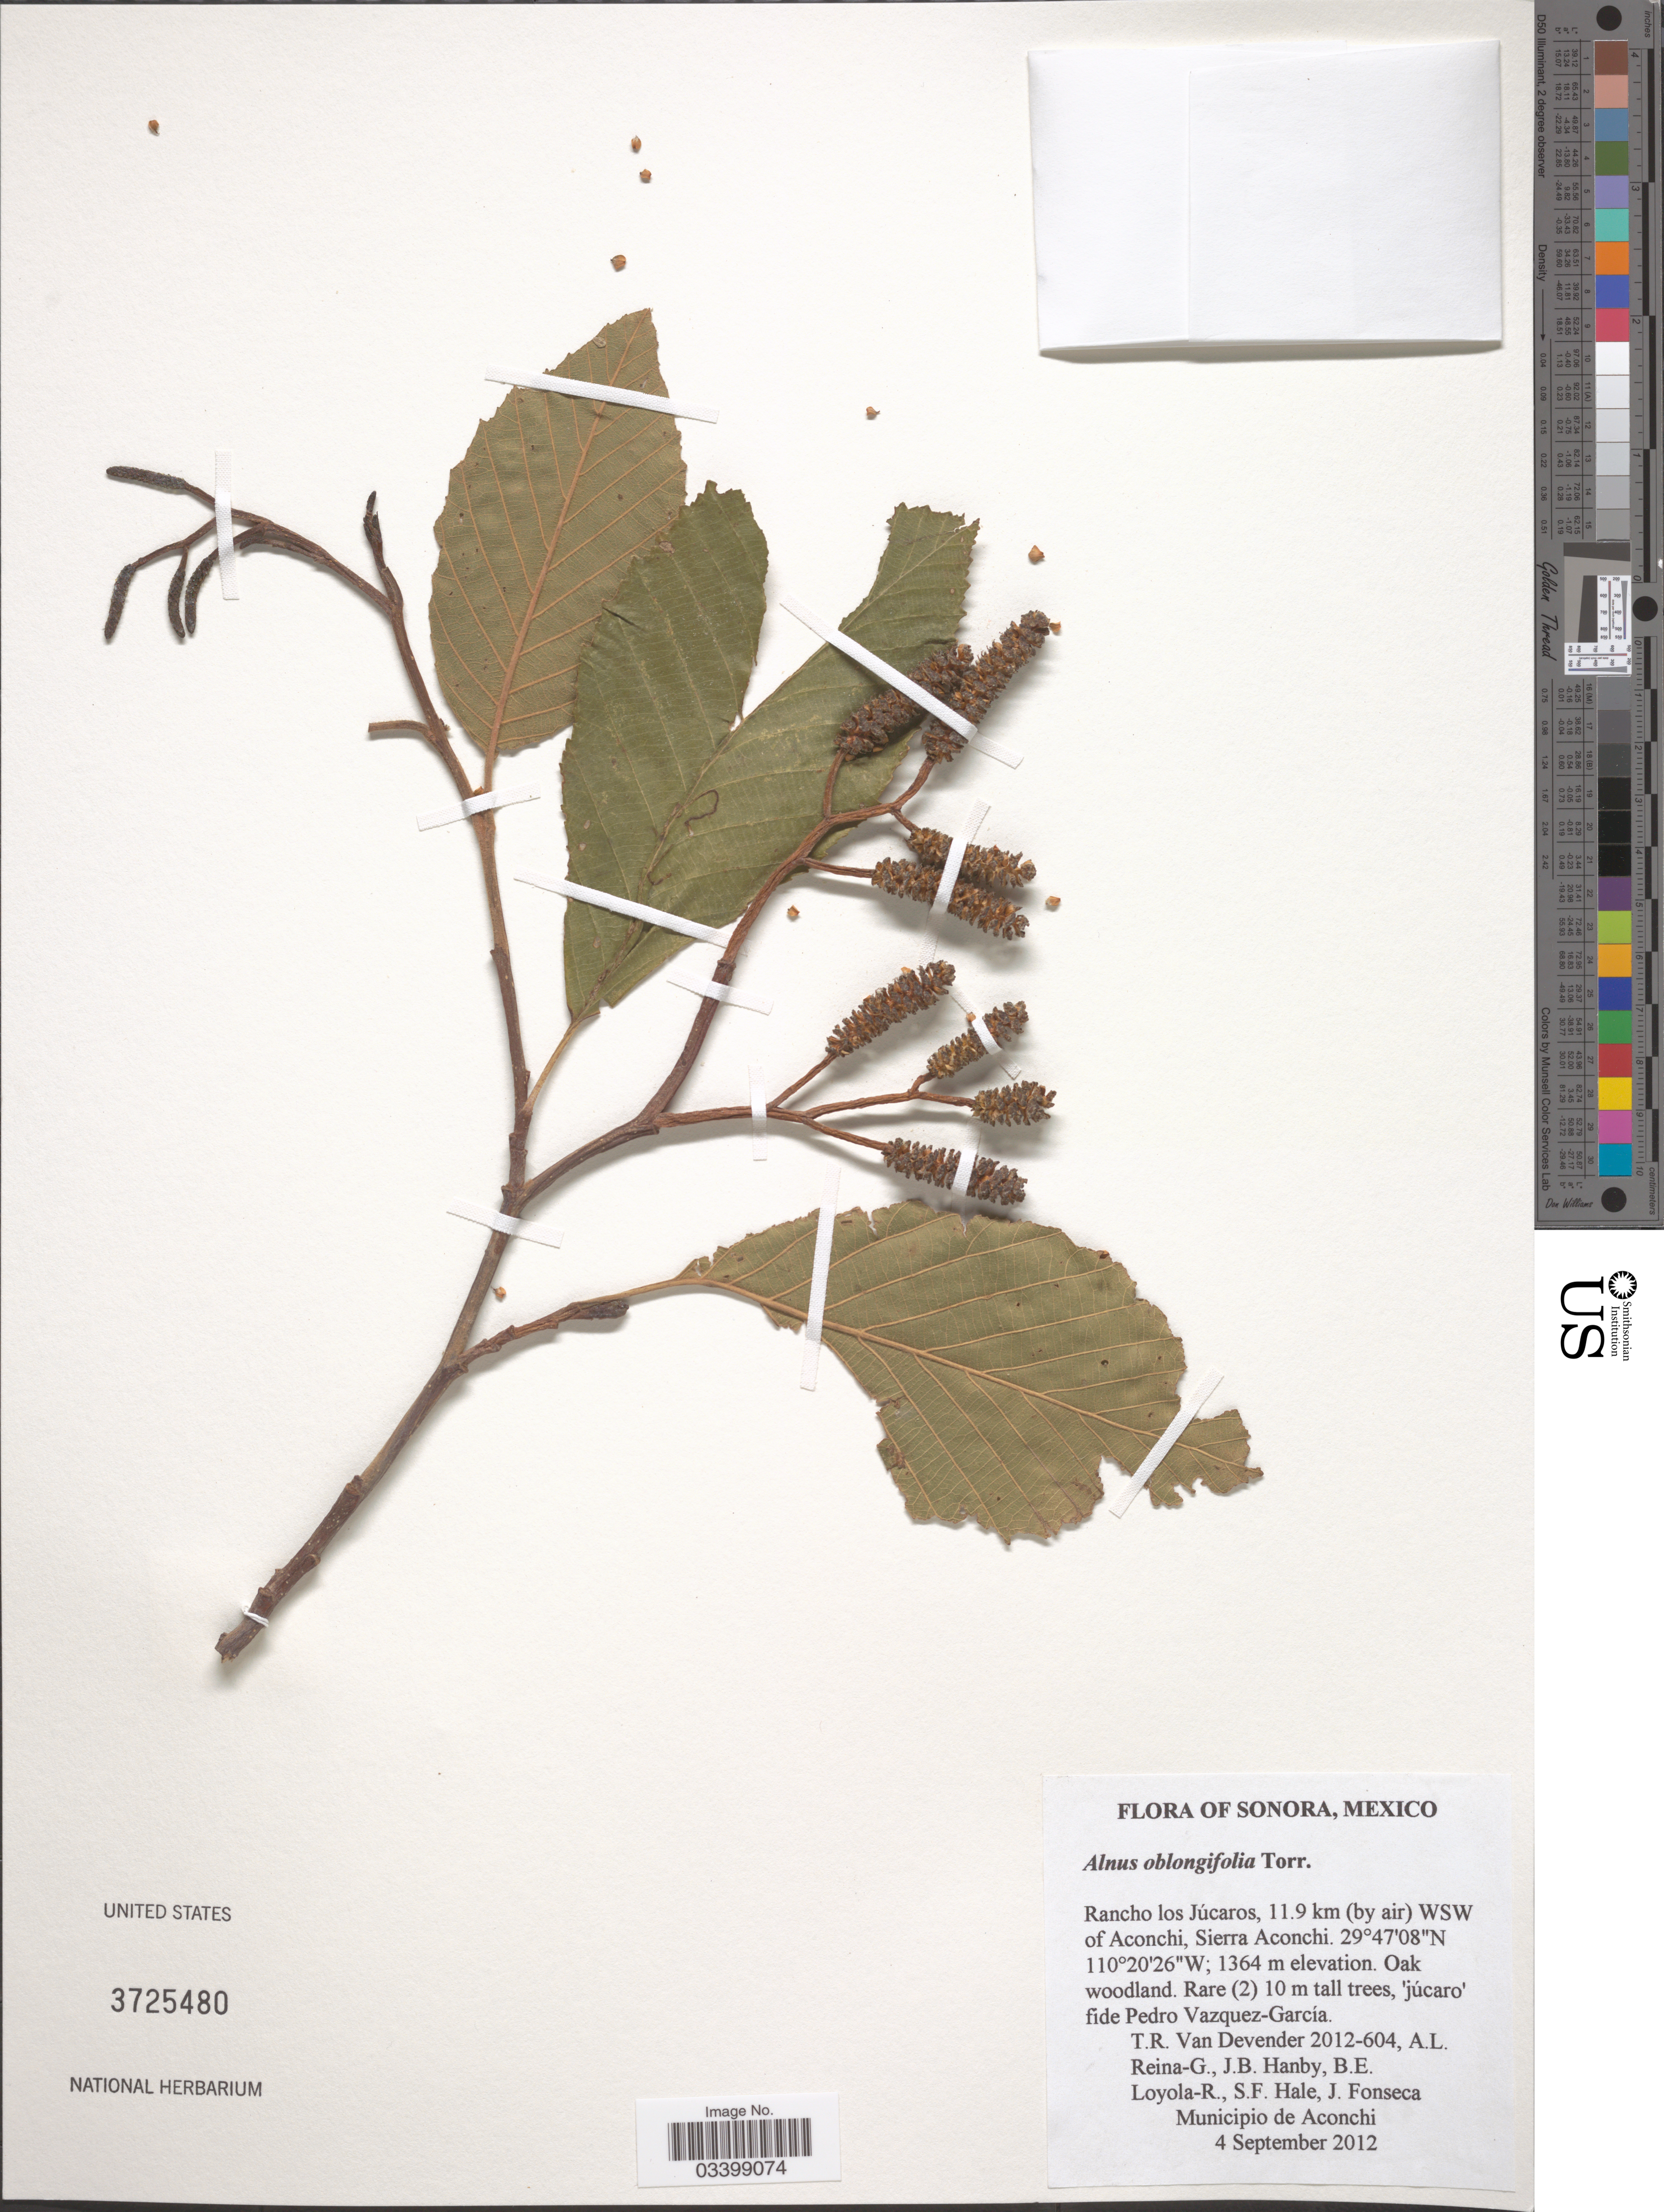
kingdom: Plantae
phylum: Tracheophyta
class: Magnoliopsida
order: Fagales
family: Betulaceae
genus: Alnus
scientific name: Alnus oblongifolia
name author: Torr. in Emory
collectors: T. R. Van Devender, A. L. Reina G., J. Hanby, J. Hanby & et al.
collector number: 2012-604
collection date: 2012-09-04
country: Mexico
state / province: Sonora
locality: Rancho los Júcaros, 11.9 km (by air) WSW of Aconchi, Sierra Aconchi. Municipio de Aconchi.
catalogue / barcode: US 3725480